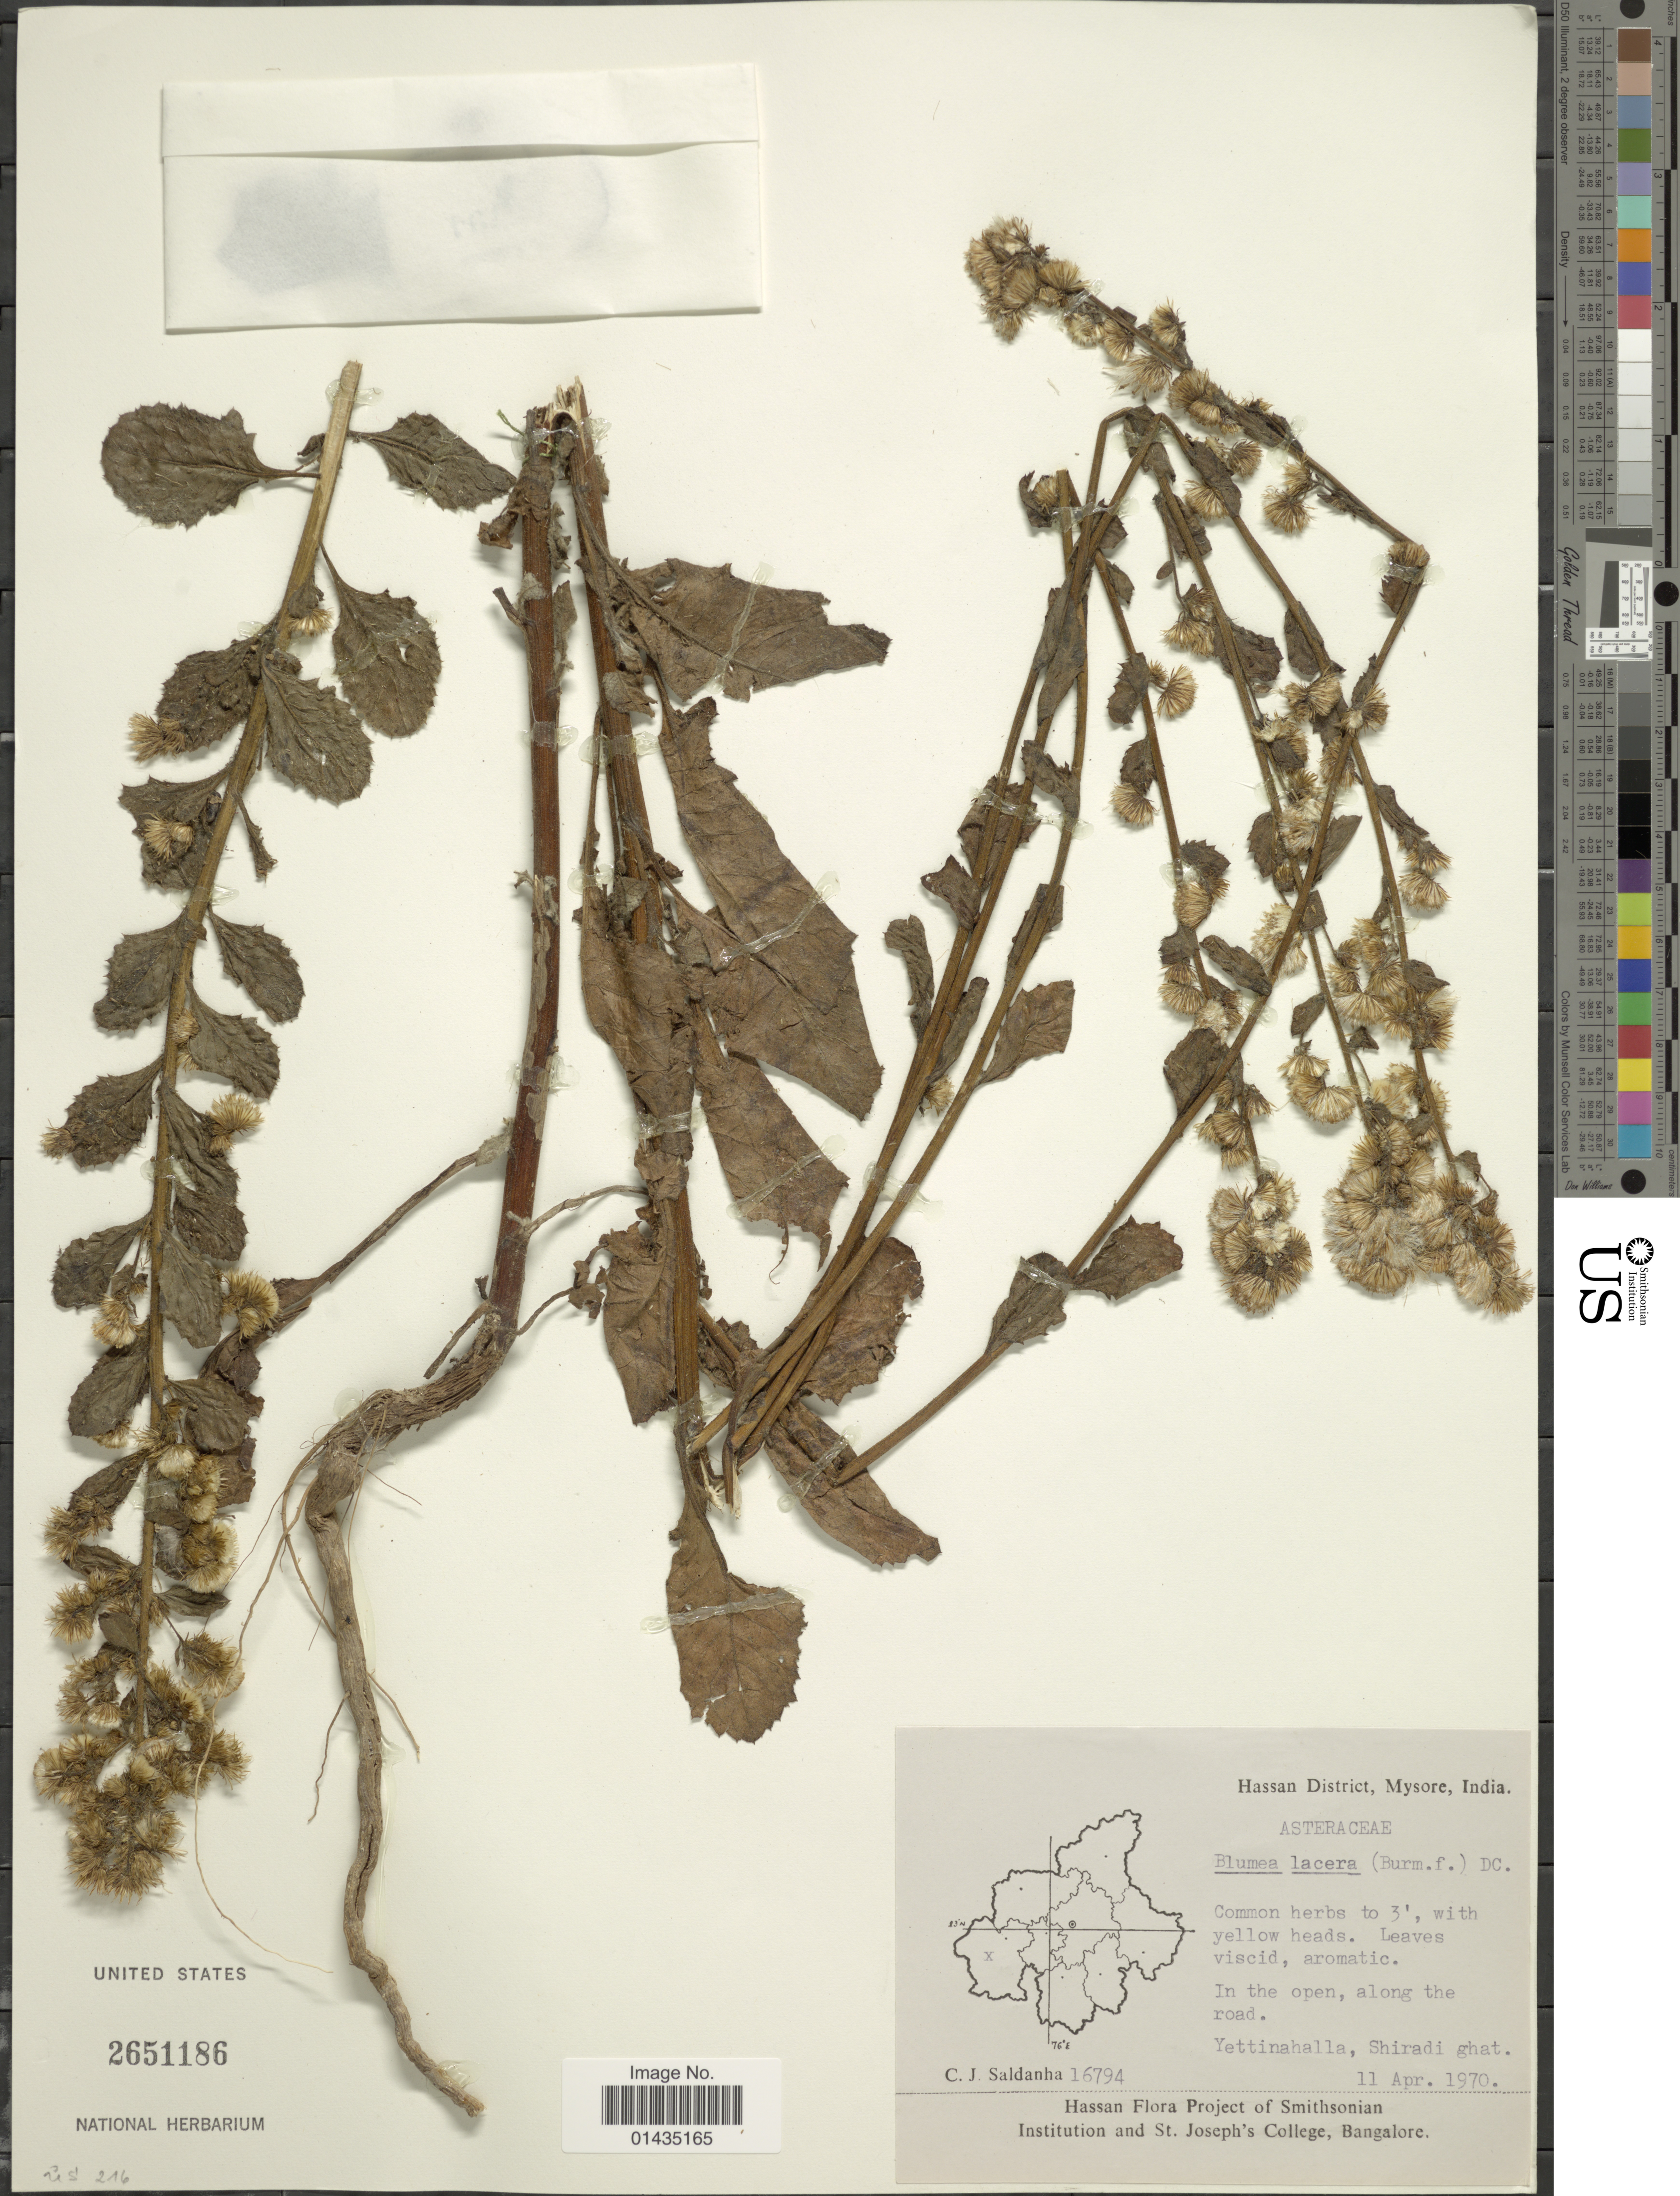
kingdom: Plantae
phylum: Tracheophyta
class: Magnoliopsida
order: Asterales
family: Asteraceae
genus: Blumea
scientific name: Blumea lacera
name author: (Roxb.) DC.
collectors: C. J. Saldanha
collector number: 16794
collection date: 1970-04-11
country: India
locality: Hassan District, Mysore, Yettinahalla, Shiradi ghat.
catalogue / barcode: US 2651186